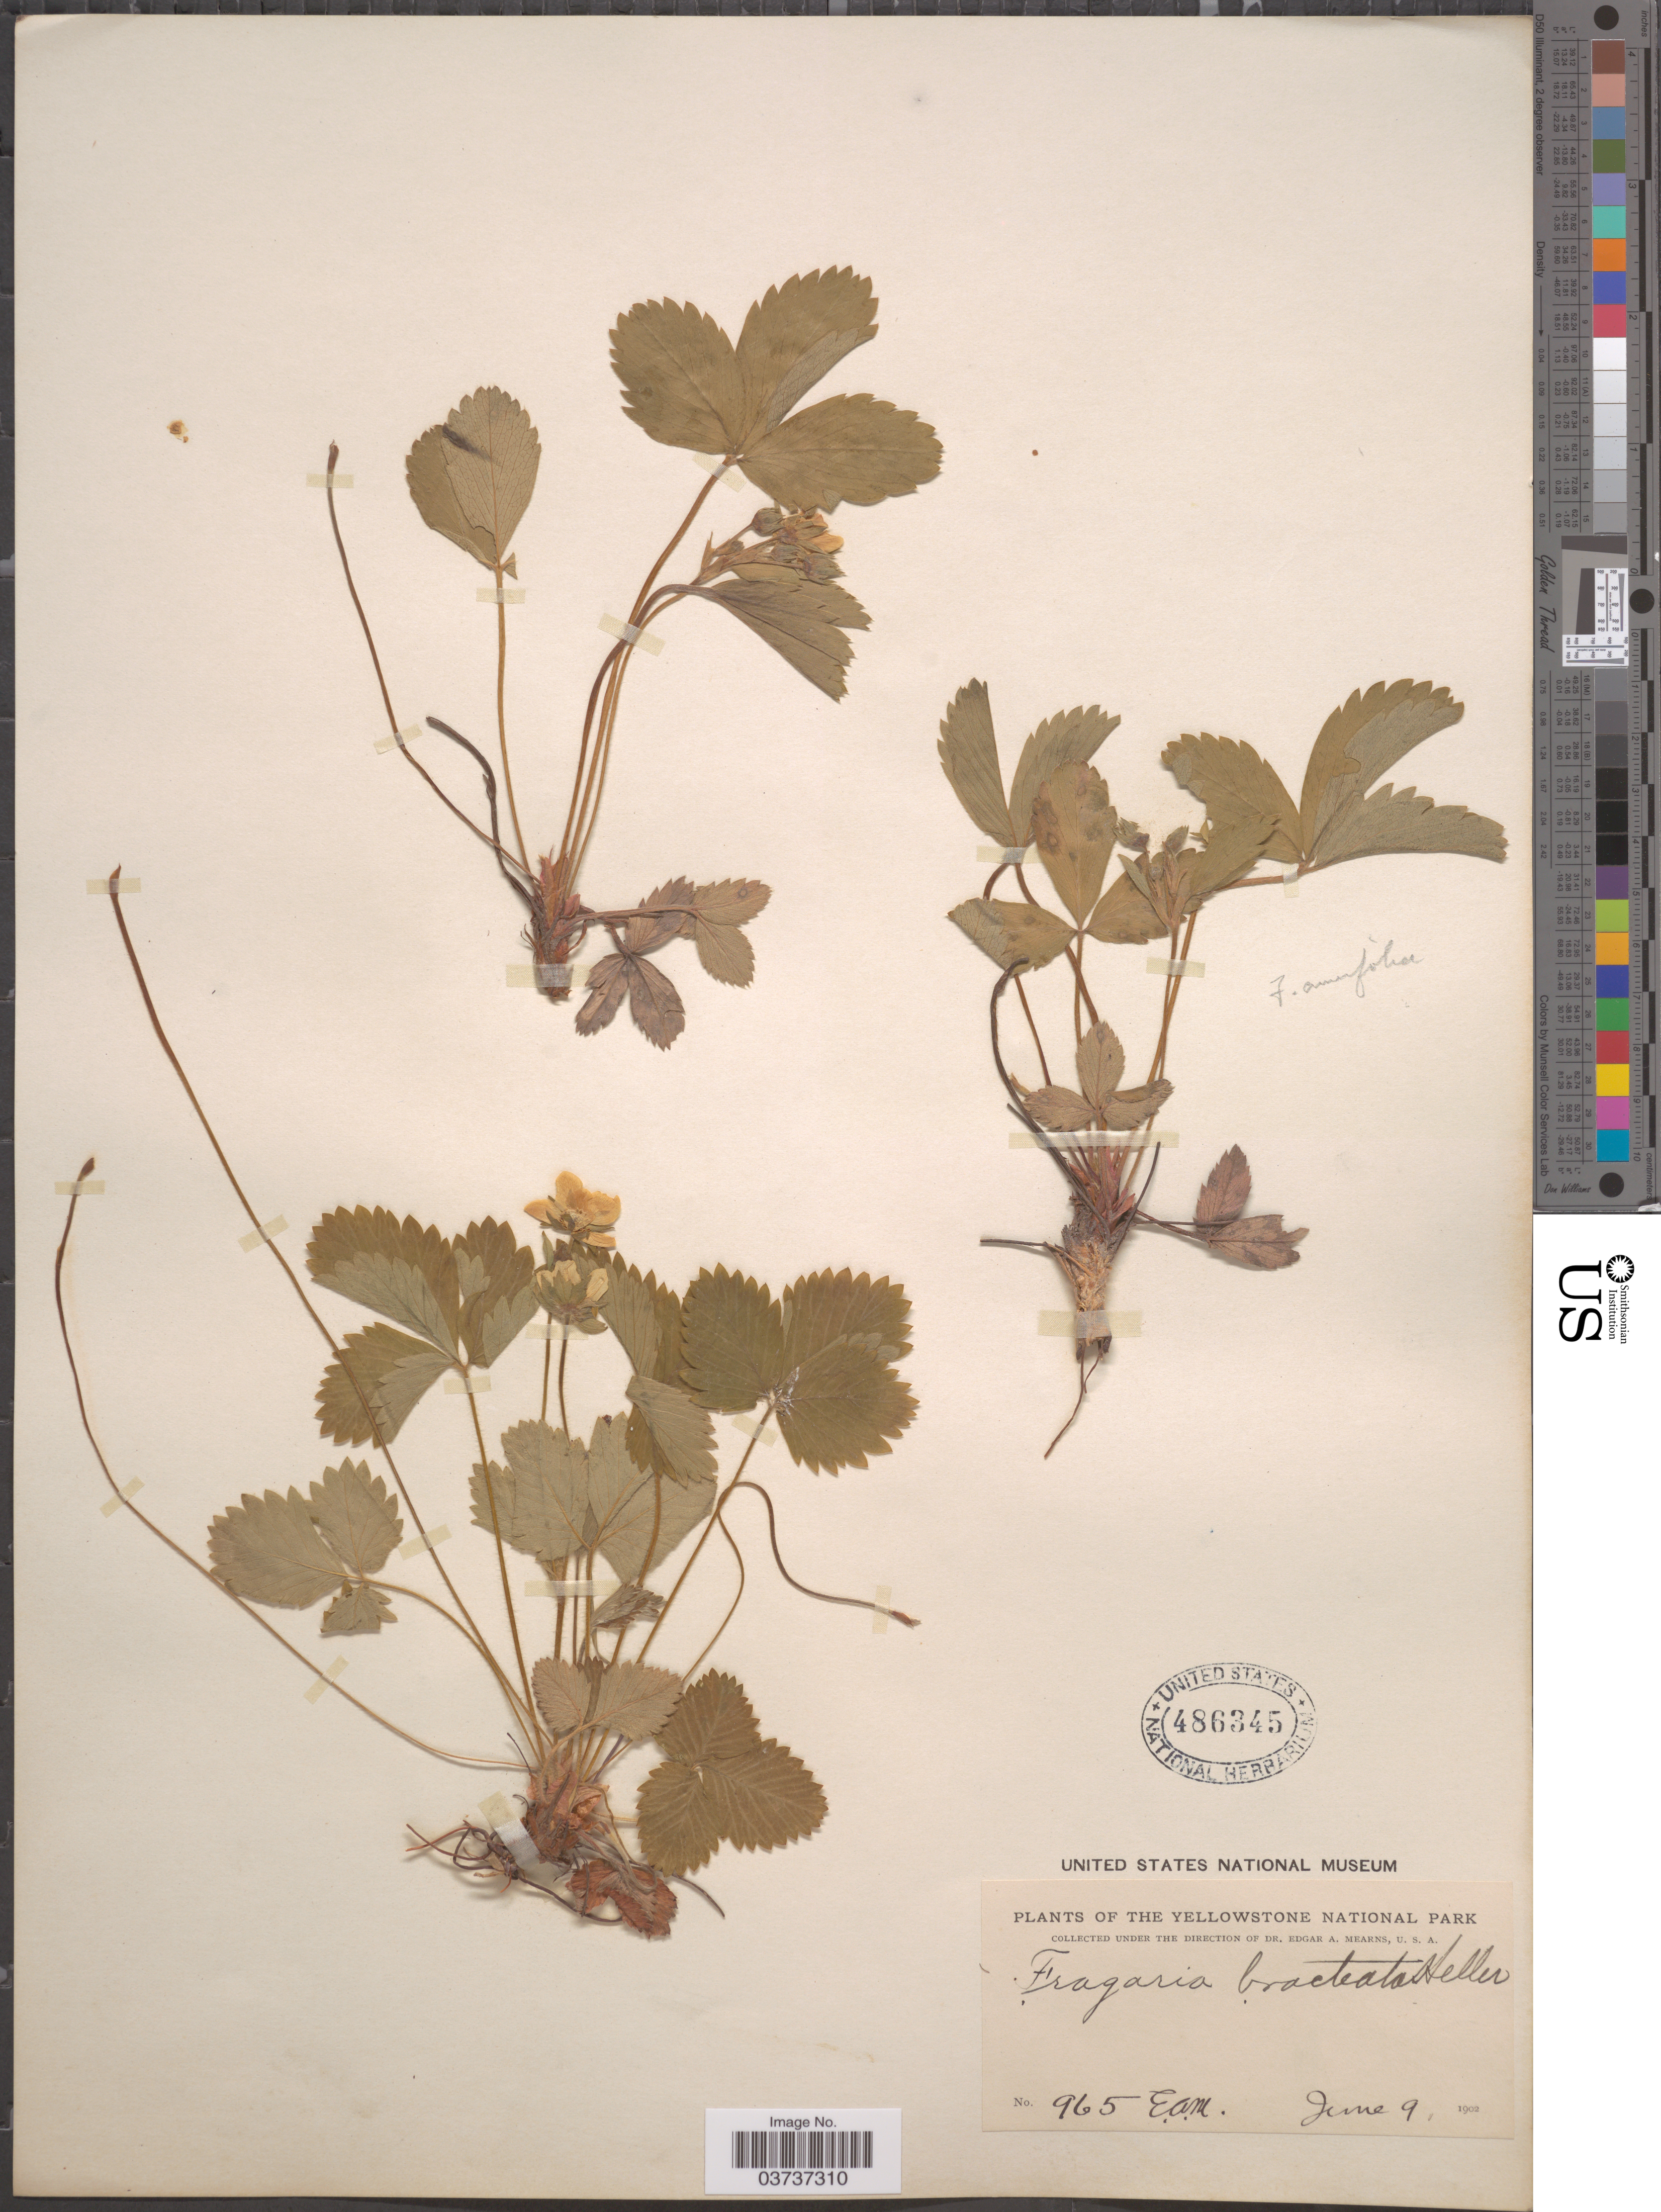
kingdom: Plantae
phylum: Tracheophyta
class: Magnoliopsida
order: Rosales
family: Rosaceae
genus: Fragaria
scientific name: Fragaria vesca subsp. bracteata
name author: L.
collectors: E. A. Mearns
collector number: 965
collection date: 1902-06-09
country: United States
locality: The Yellowstone National Park.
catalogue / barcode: US 486345